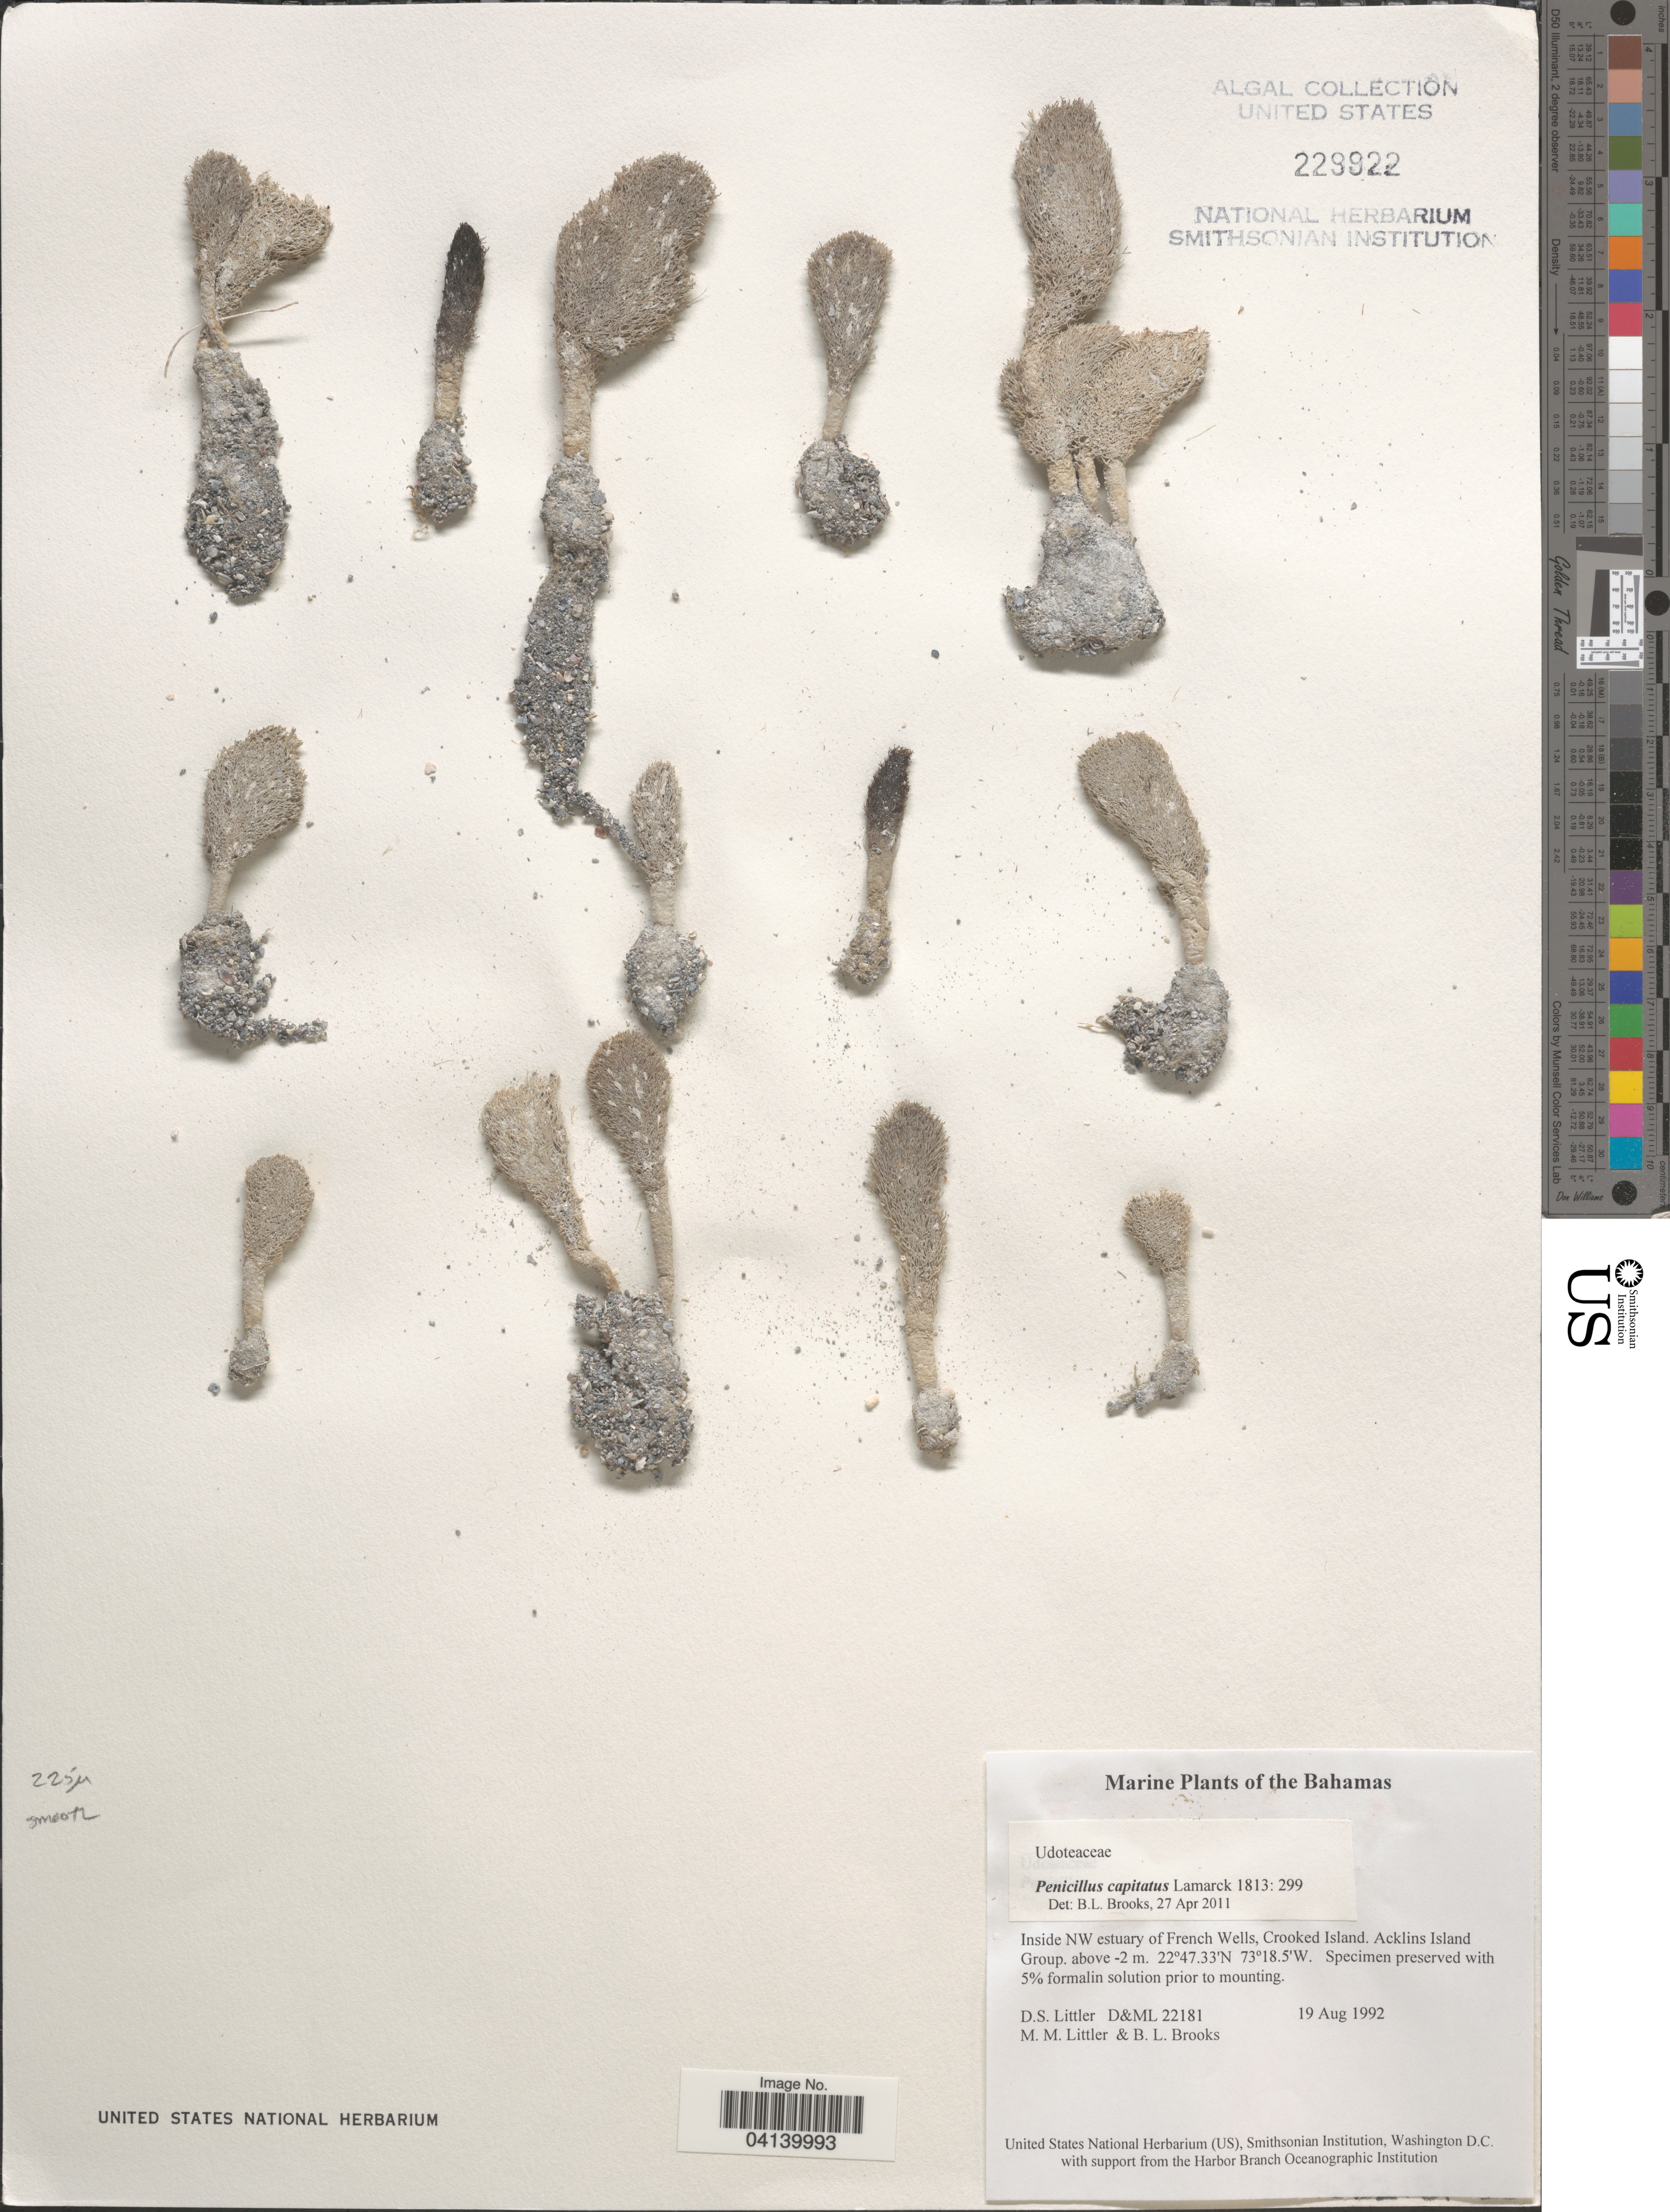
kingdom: Plantae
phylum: Chlorophyta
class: Ulvophyceae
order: Bryopsidales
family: Udoteaceae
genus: Penicillus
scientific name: Penicillus capitatus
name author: Lam.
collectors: D. S. Littler & B. Brooks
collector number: D&ML22181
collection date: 1992-08-19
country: Bahamas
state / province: Acklins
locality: Inside NW estuary of French Wells, Crooked Island. Acklins Island Group.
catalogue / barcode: US 229922